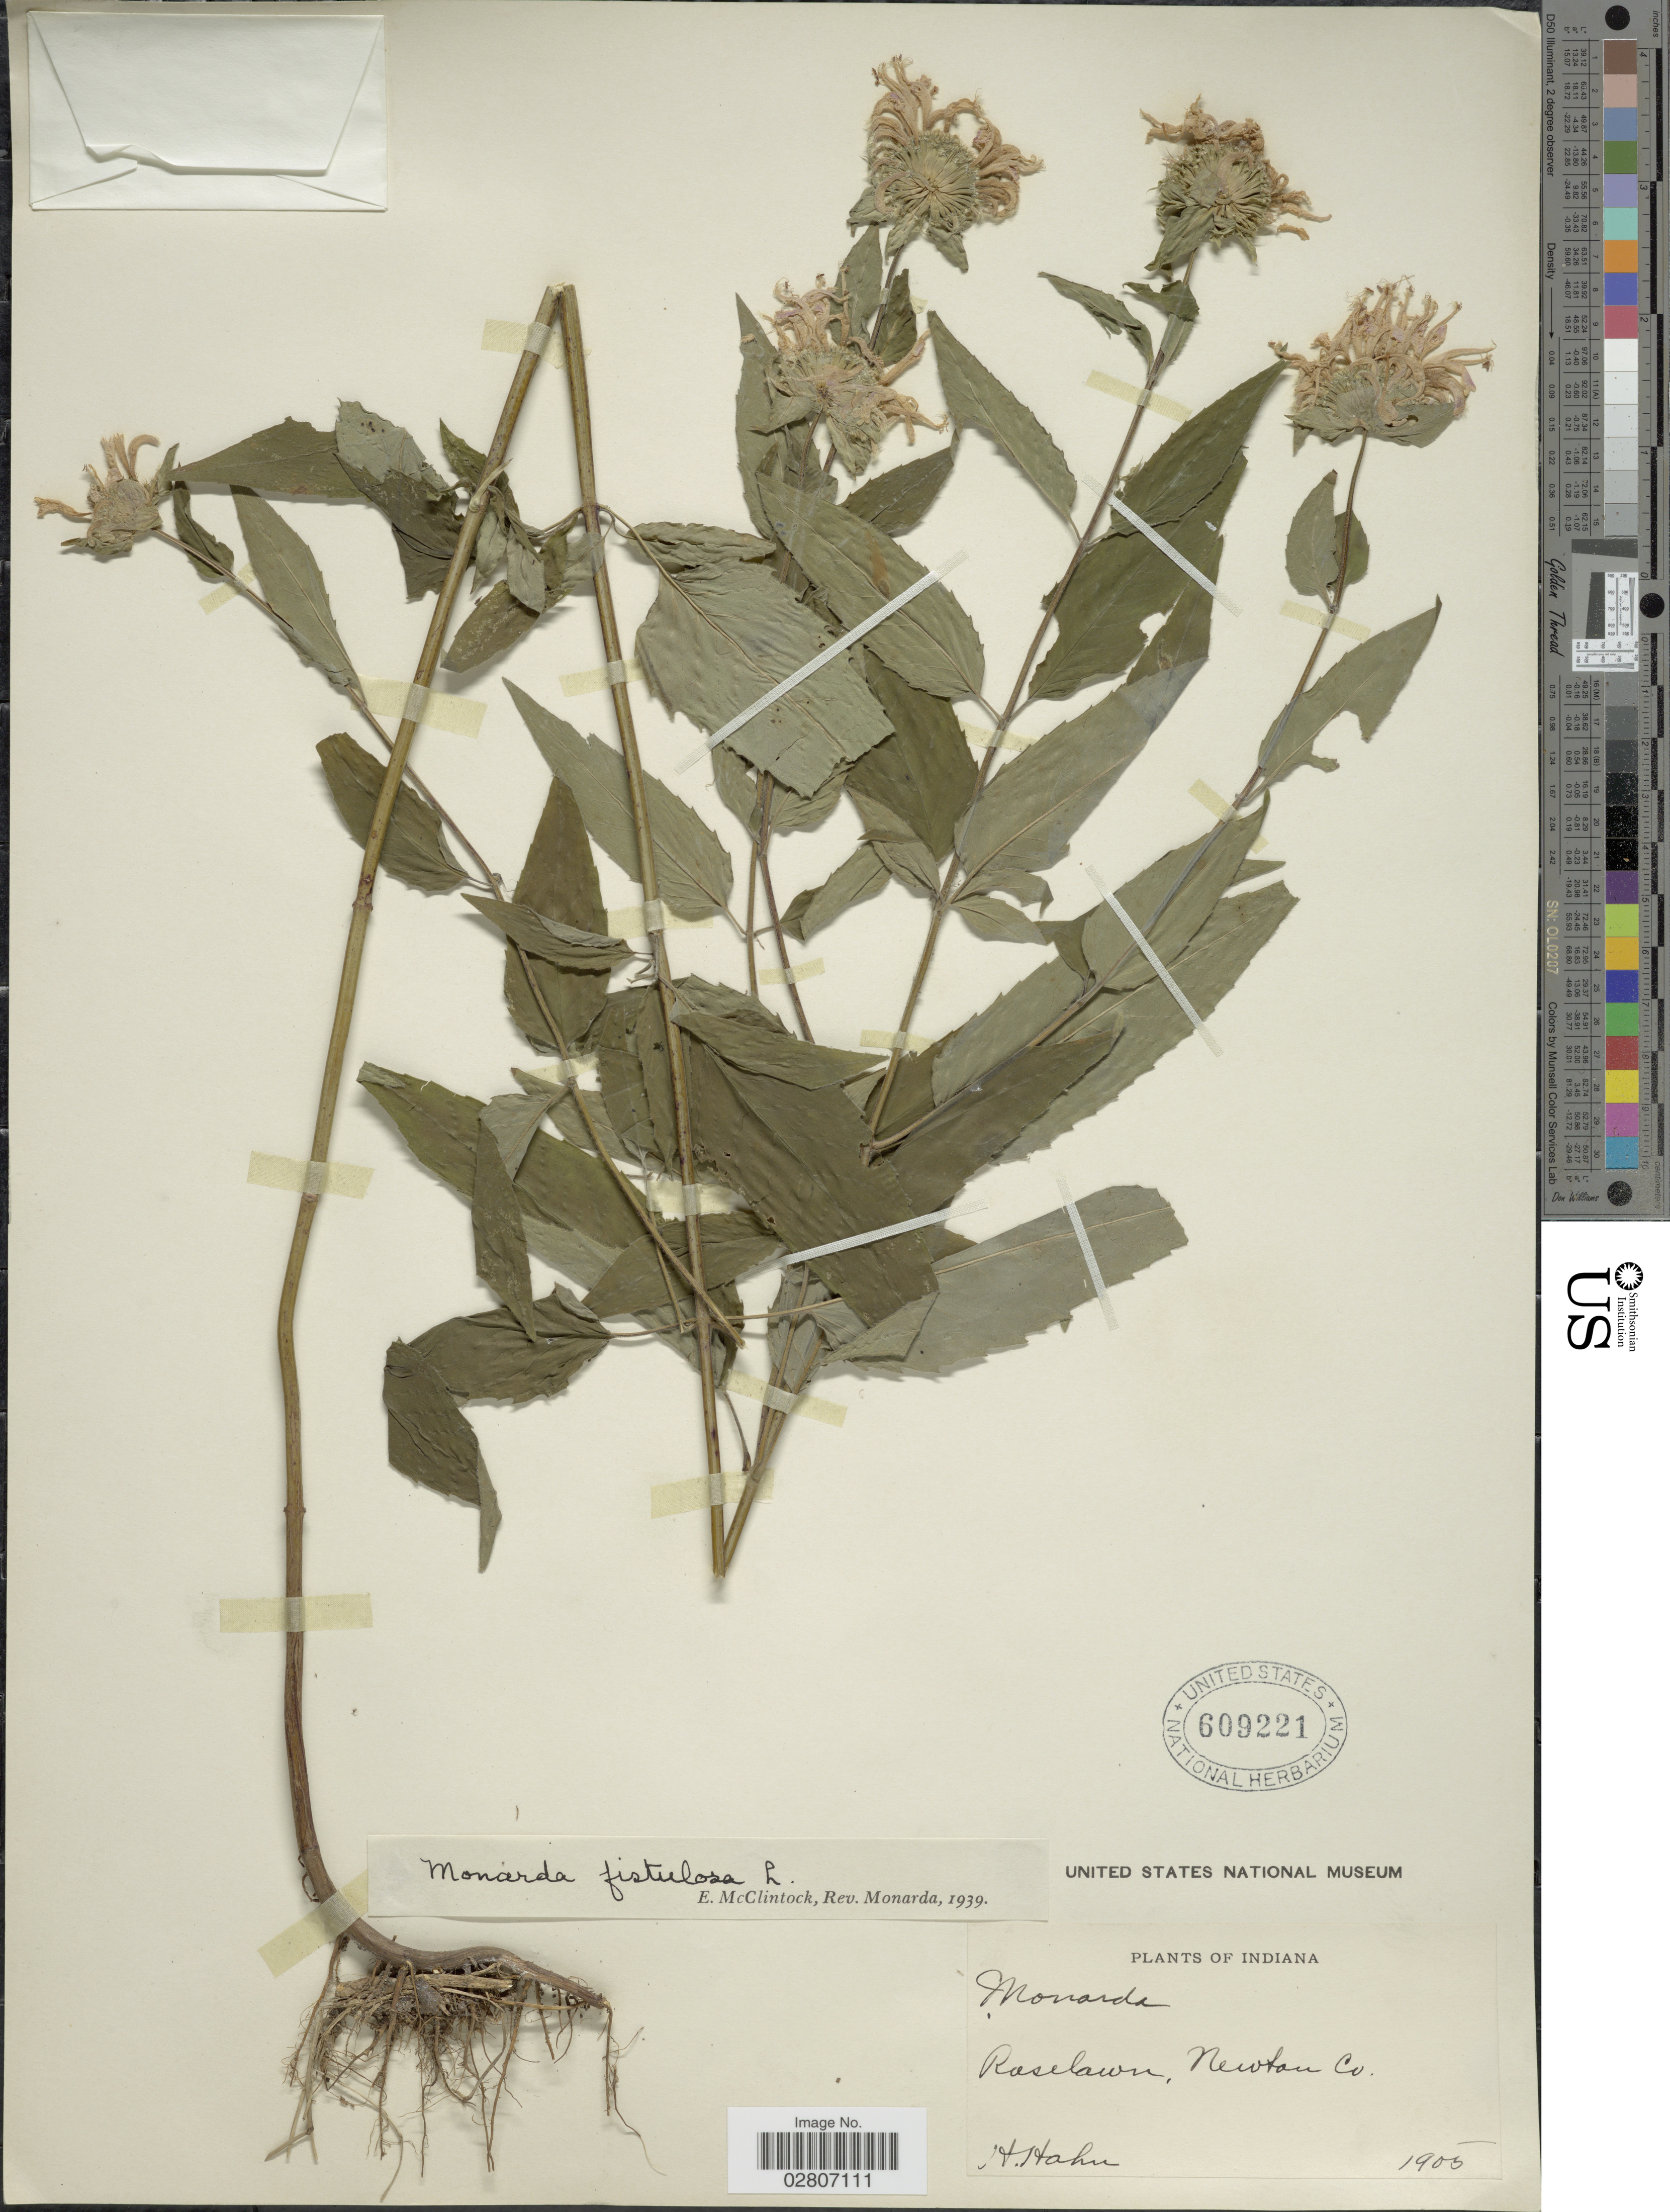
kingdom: Plantae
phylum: Tracheophyta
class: Magnoliopsida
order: Lamiales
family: Lamiaceae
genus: Monarda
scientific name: Monarda fistulosa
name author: L.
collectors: H. Hahn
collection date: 1905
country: United States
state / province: Indiana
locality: Roselawn, Newton Co.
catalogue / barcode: US 609221